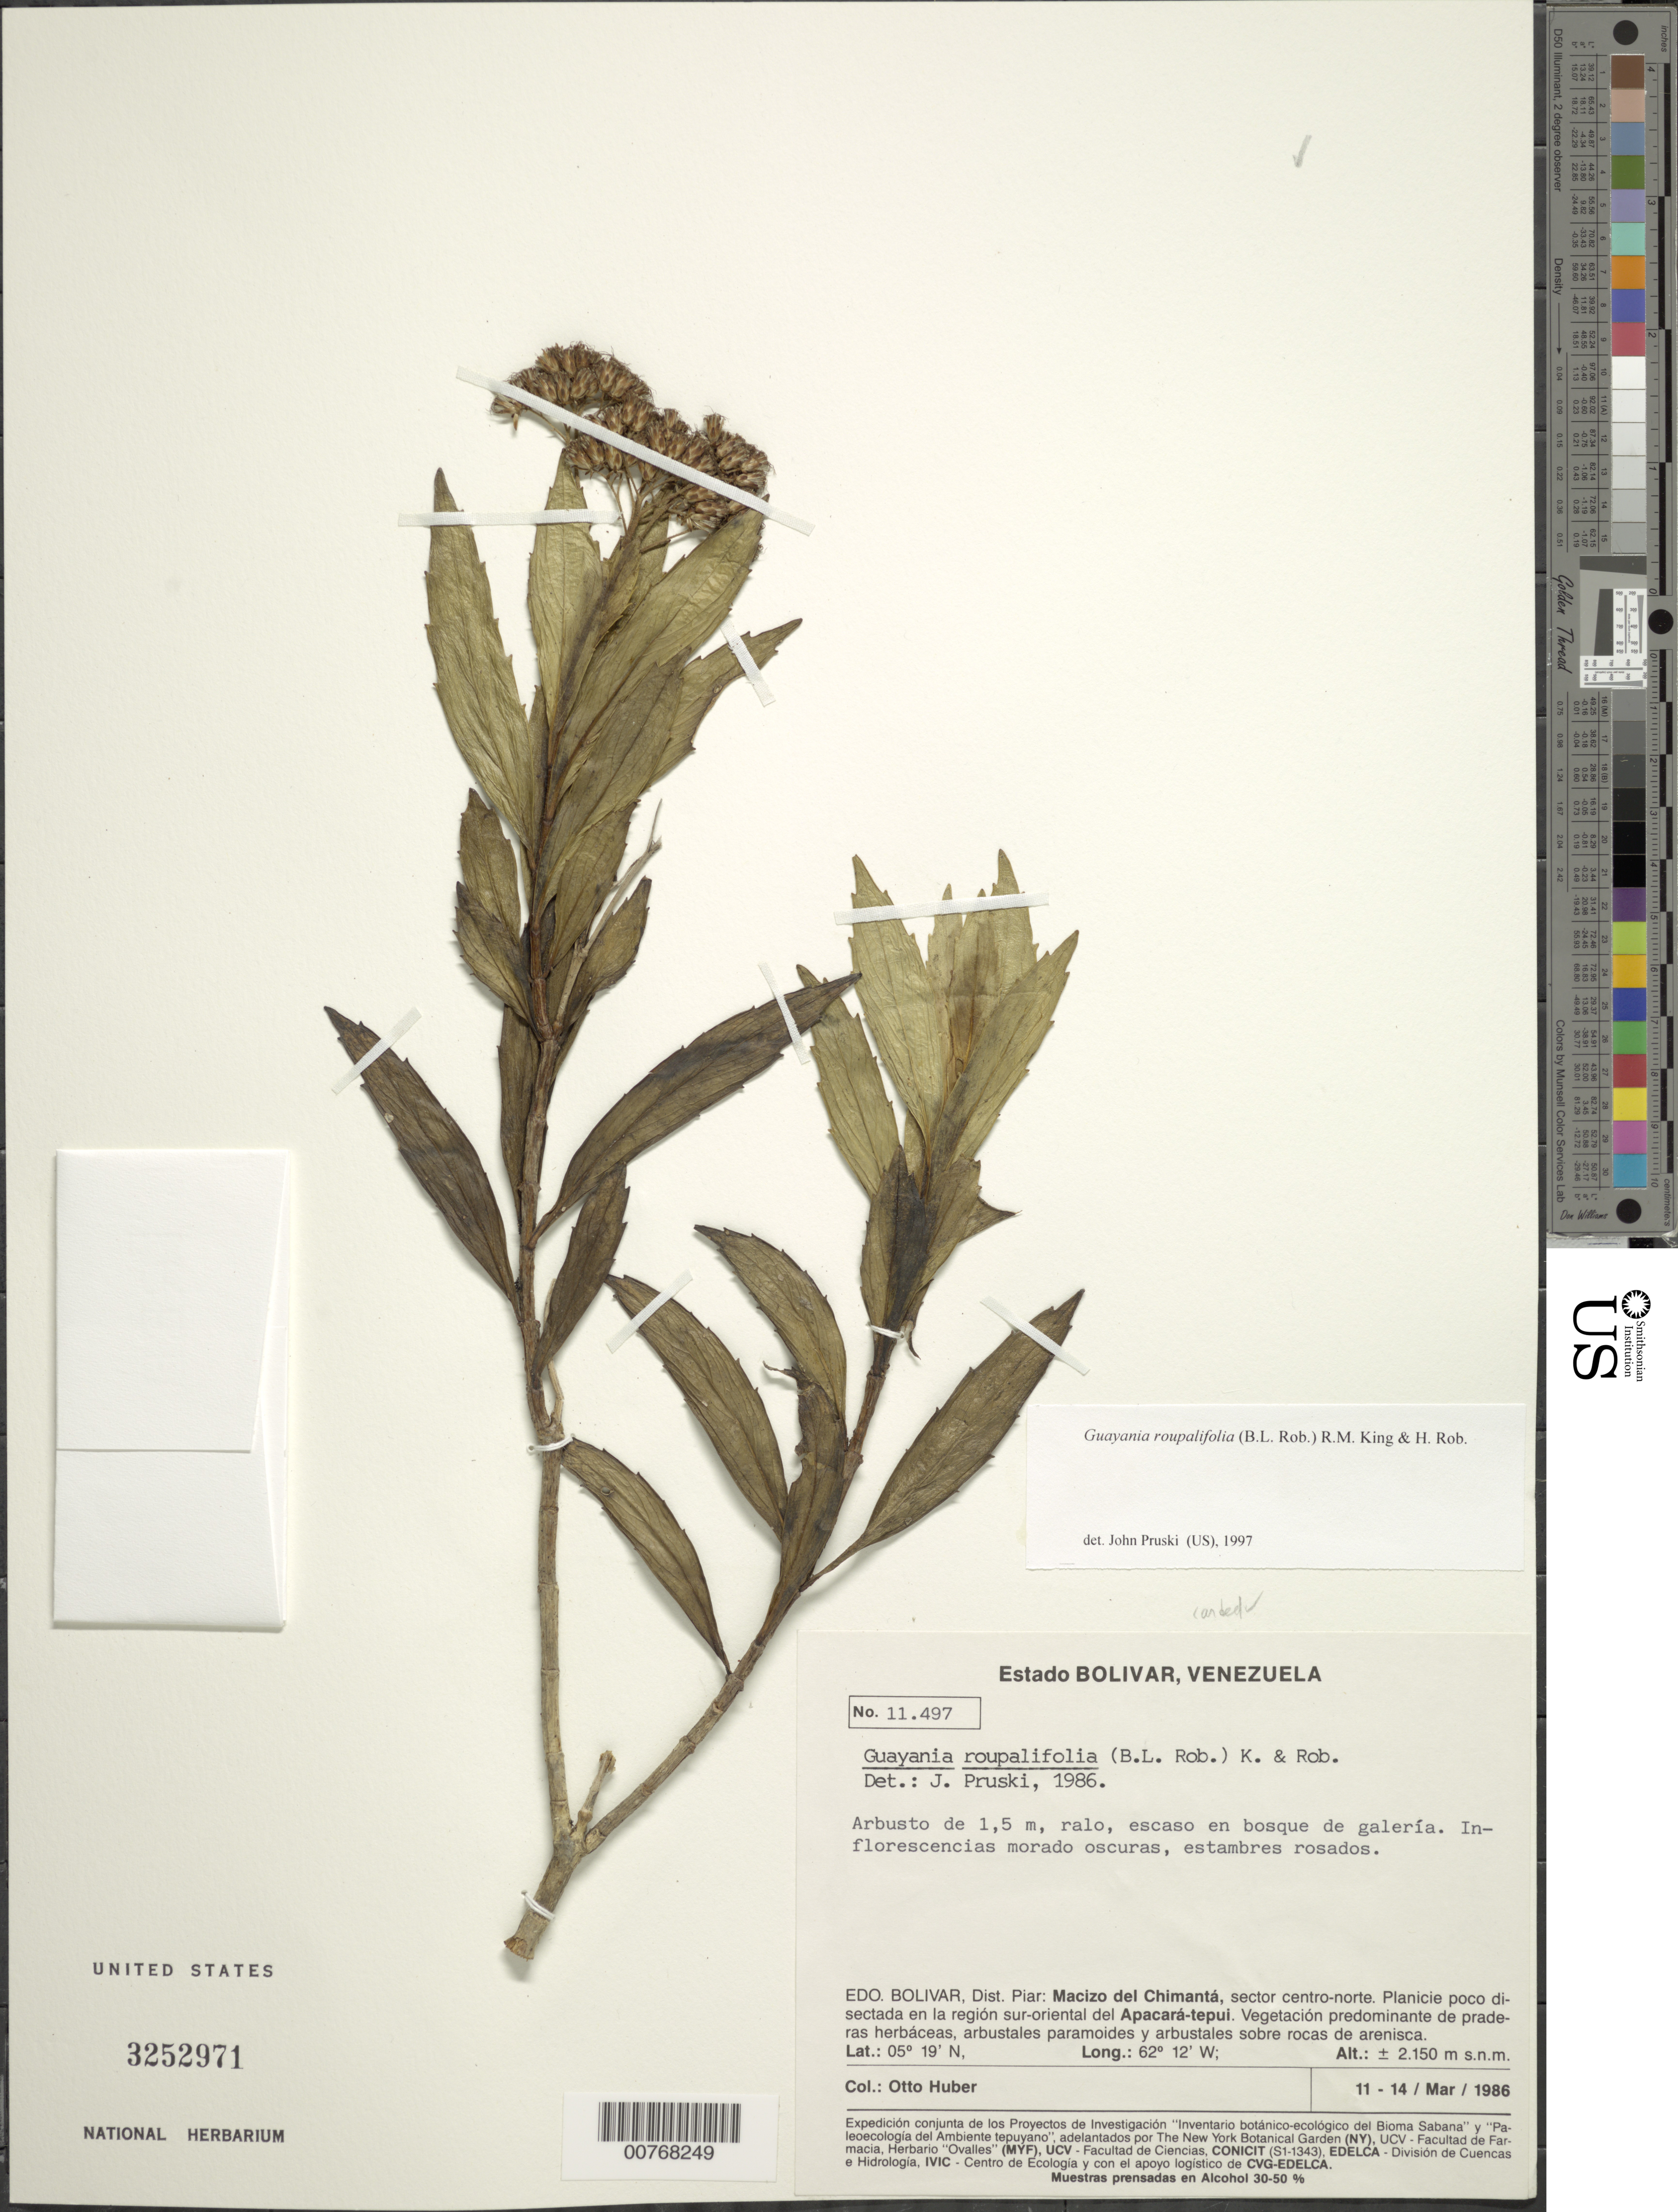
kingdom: Plantae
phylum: Tracheophyta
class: Magnoliopsida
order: Asterales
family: Asteraceae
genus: Guayania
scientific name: Guayania roupalifolia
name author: (B.L. Rob.) R.M. King & H. Rob.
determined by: Pruski, J. F.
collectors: O. Huber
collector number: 11497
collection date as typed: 11-Mar-86 to 14-Mar-86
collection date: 1986-03-11/1986-03-14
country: Venezuela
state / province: Bolívar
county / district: Piar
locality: Macizo del Chimantá, sector centro-norte, planicie poco disectada en la region sur-oriental del Apácara-tepuí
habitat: Bosque de galeria. Vegetación predominante de praderas herbaceas, arbustales paramoides y arbustales sobre rocas de arenisca.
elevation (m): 2150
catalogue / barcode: US 3252971